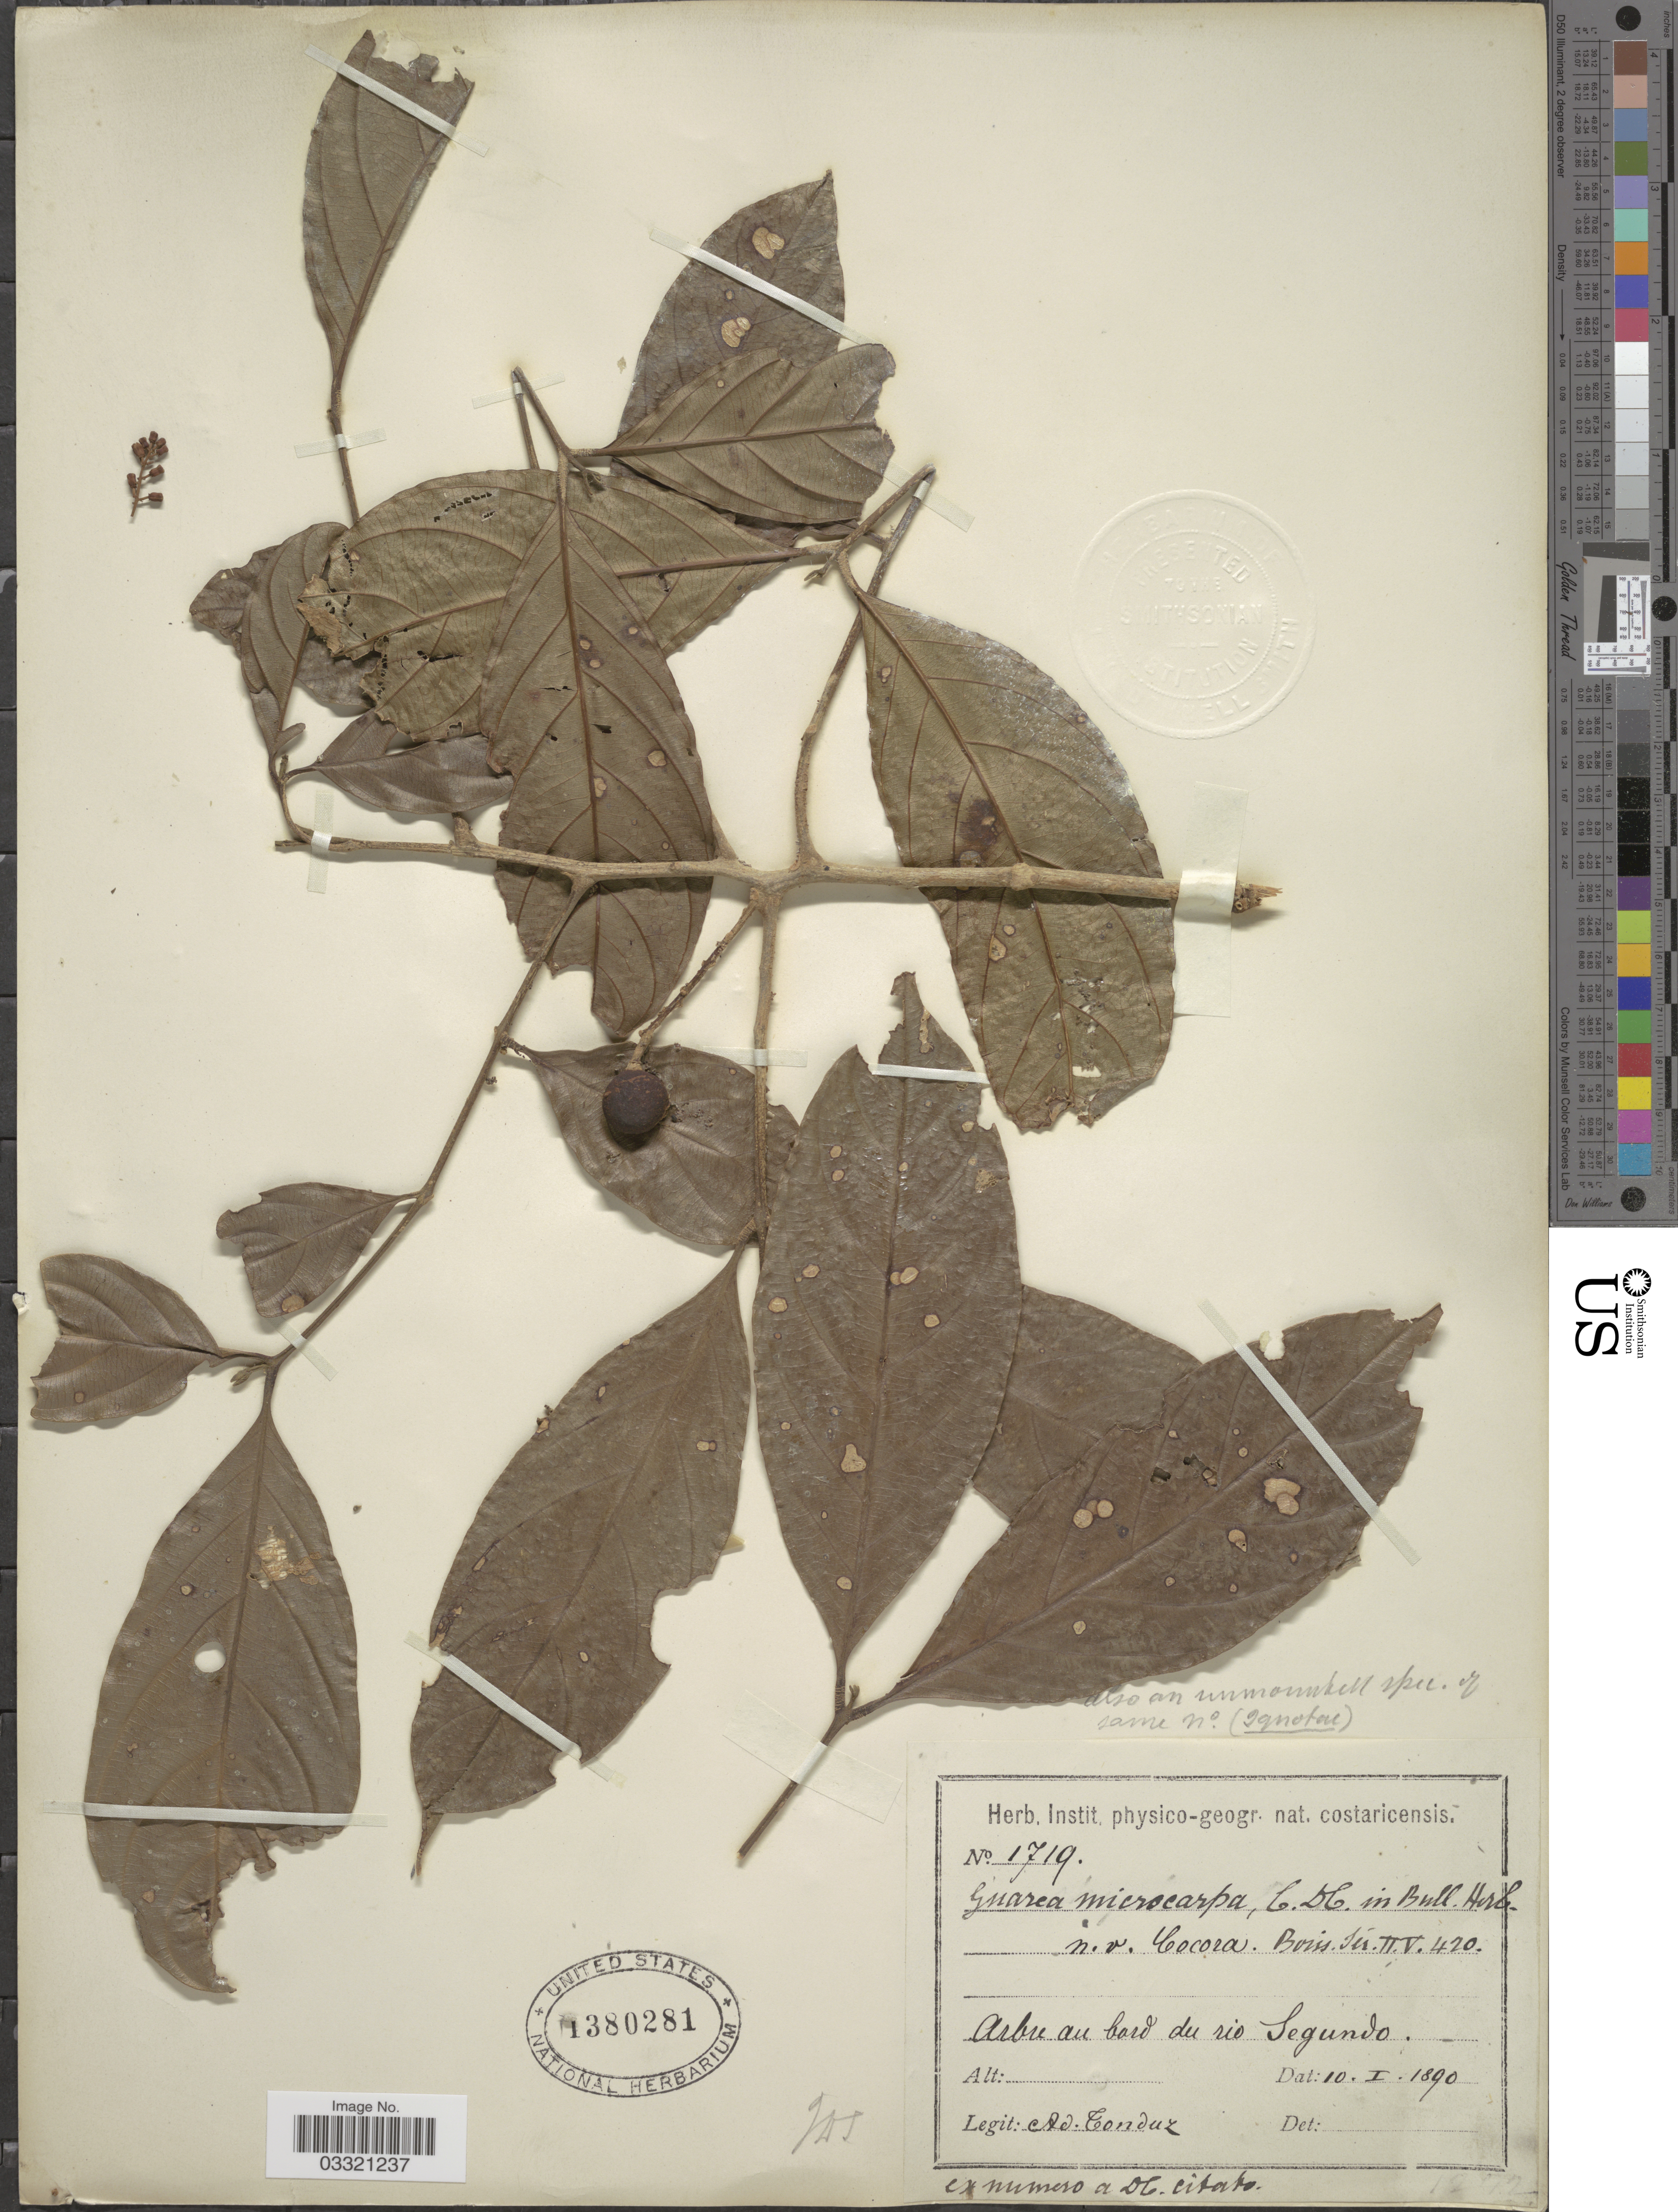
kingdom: Plantae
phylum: Tracheophyta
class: Magnoliopsida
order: Sapindales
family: Meliaceae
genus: Guarea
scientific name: Guarea glabra subsp. microcarpa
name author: (C. DC.) T.D. Penn.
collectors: A. Tonduz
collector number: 1719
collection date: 1890-01-10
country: Costa Rica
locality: Arbre au bord du rio Segundo.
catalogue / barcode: US 1380281